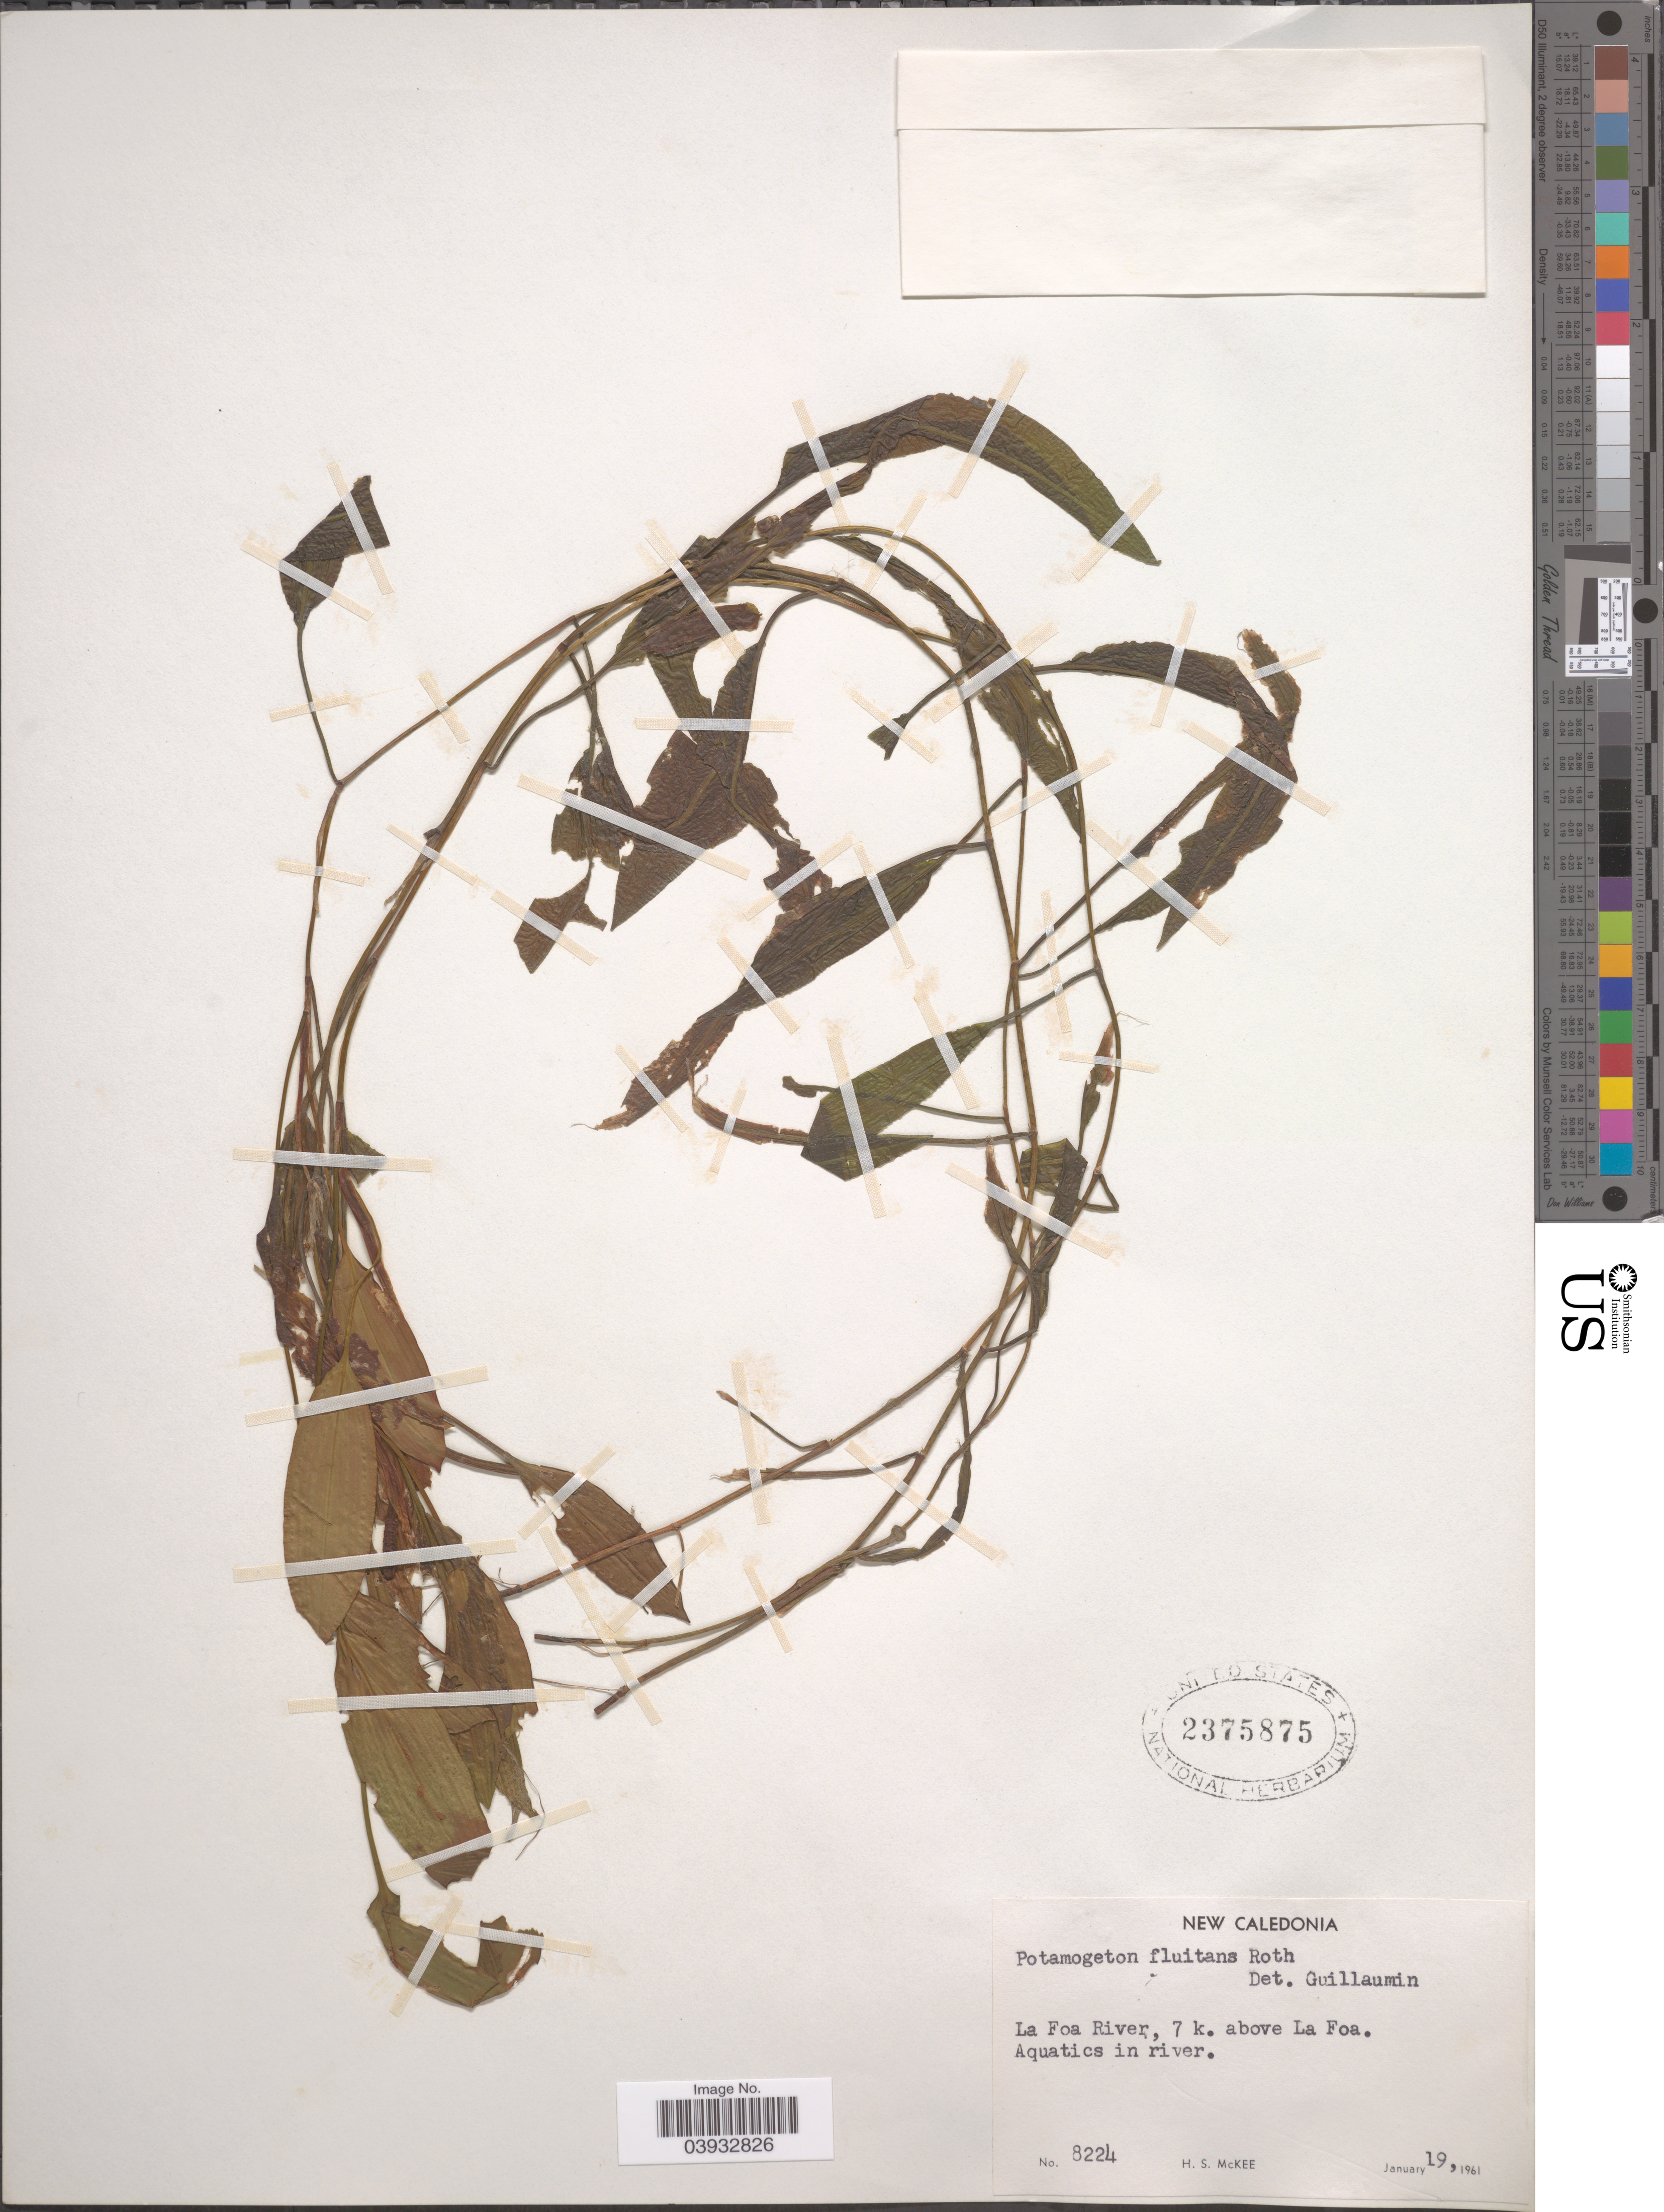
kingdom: Plantae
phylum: Tracheophyta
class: Liliopsida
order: Alismatales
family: Potamogetonaceae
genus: Potamogeton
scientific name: Potamogeton fluitans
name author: Roth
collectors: H. S. McKee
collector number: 8224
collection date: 1961-01-19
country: New Caledonia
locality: La Foa River, 7 k. above La Foa.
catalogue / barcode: US 2375875